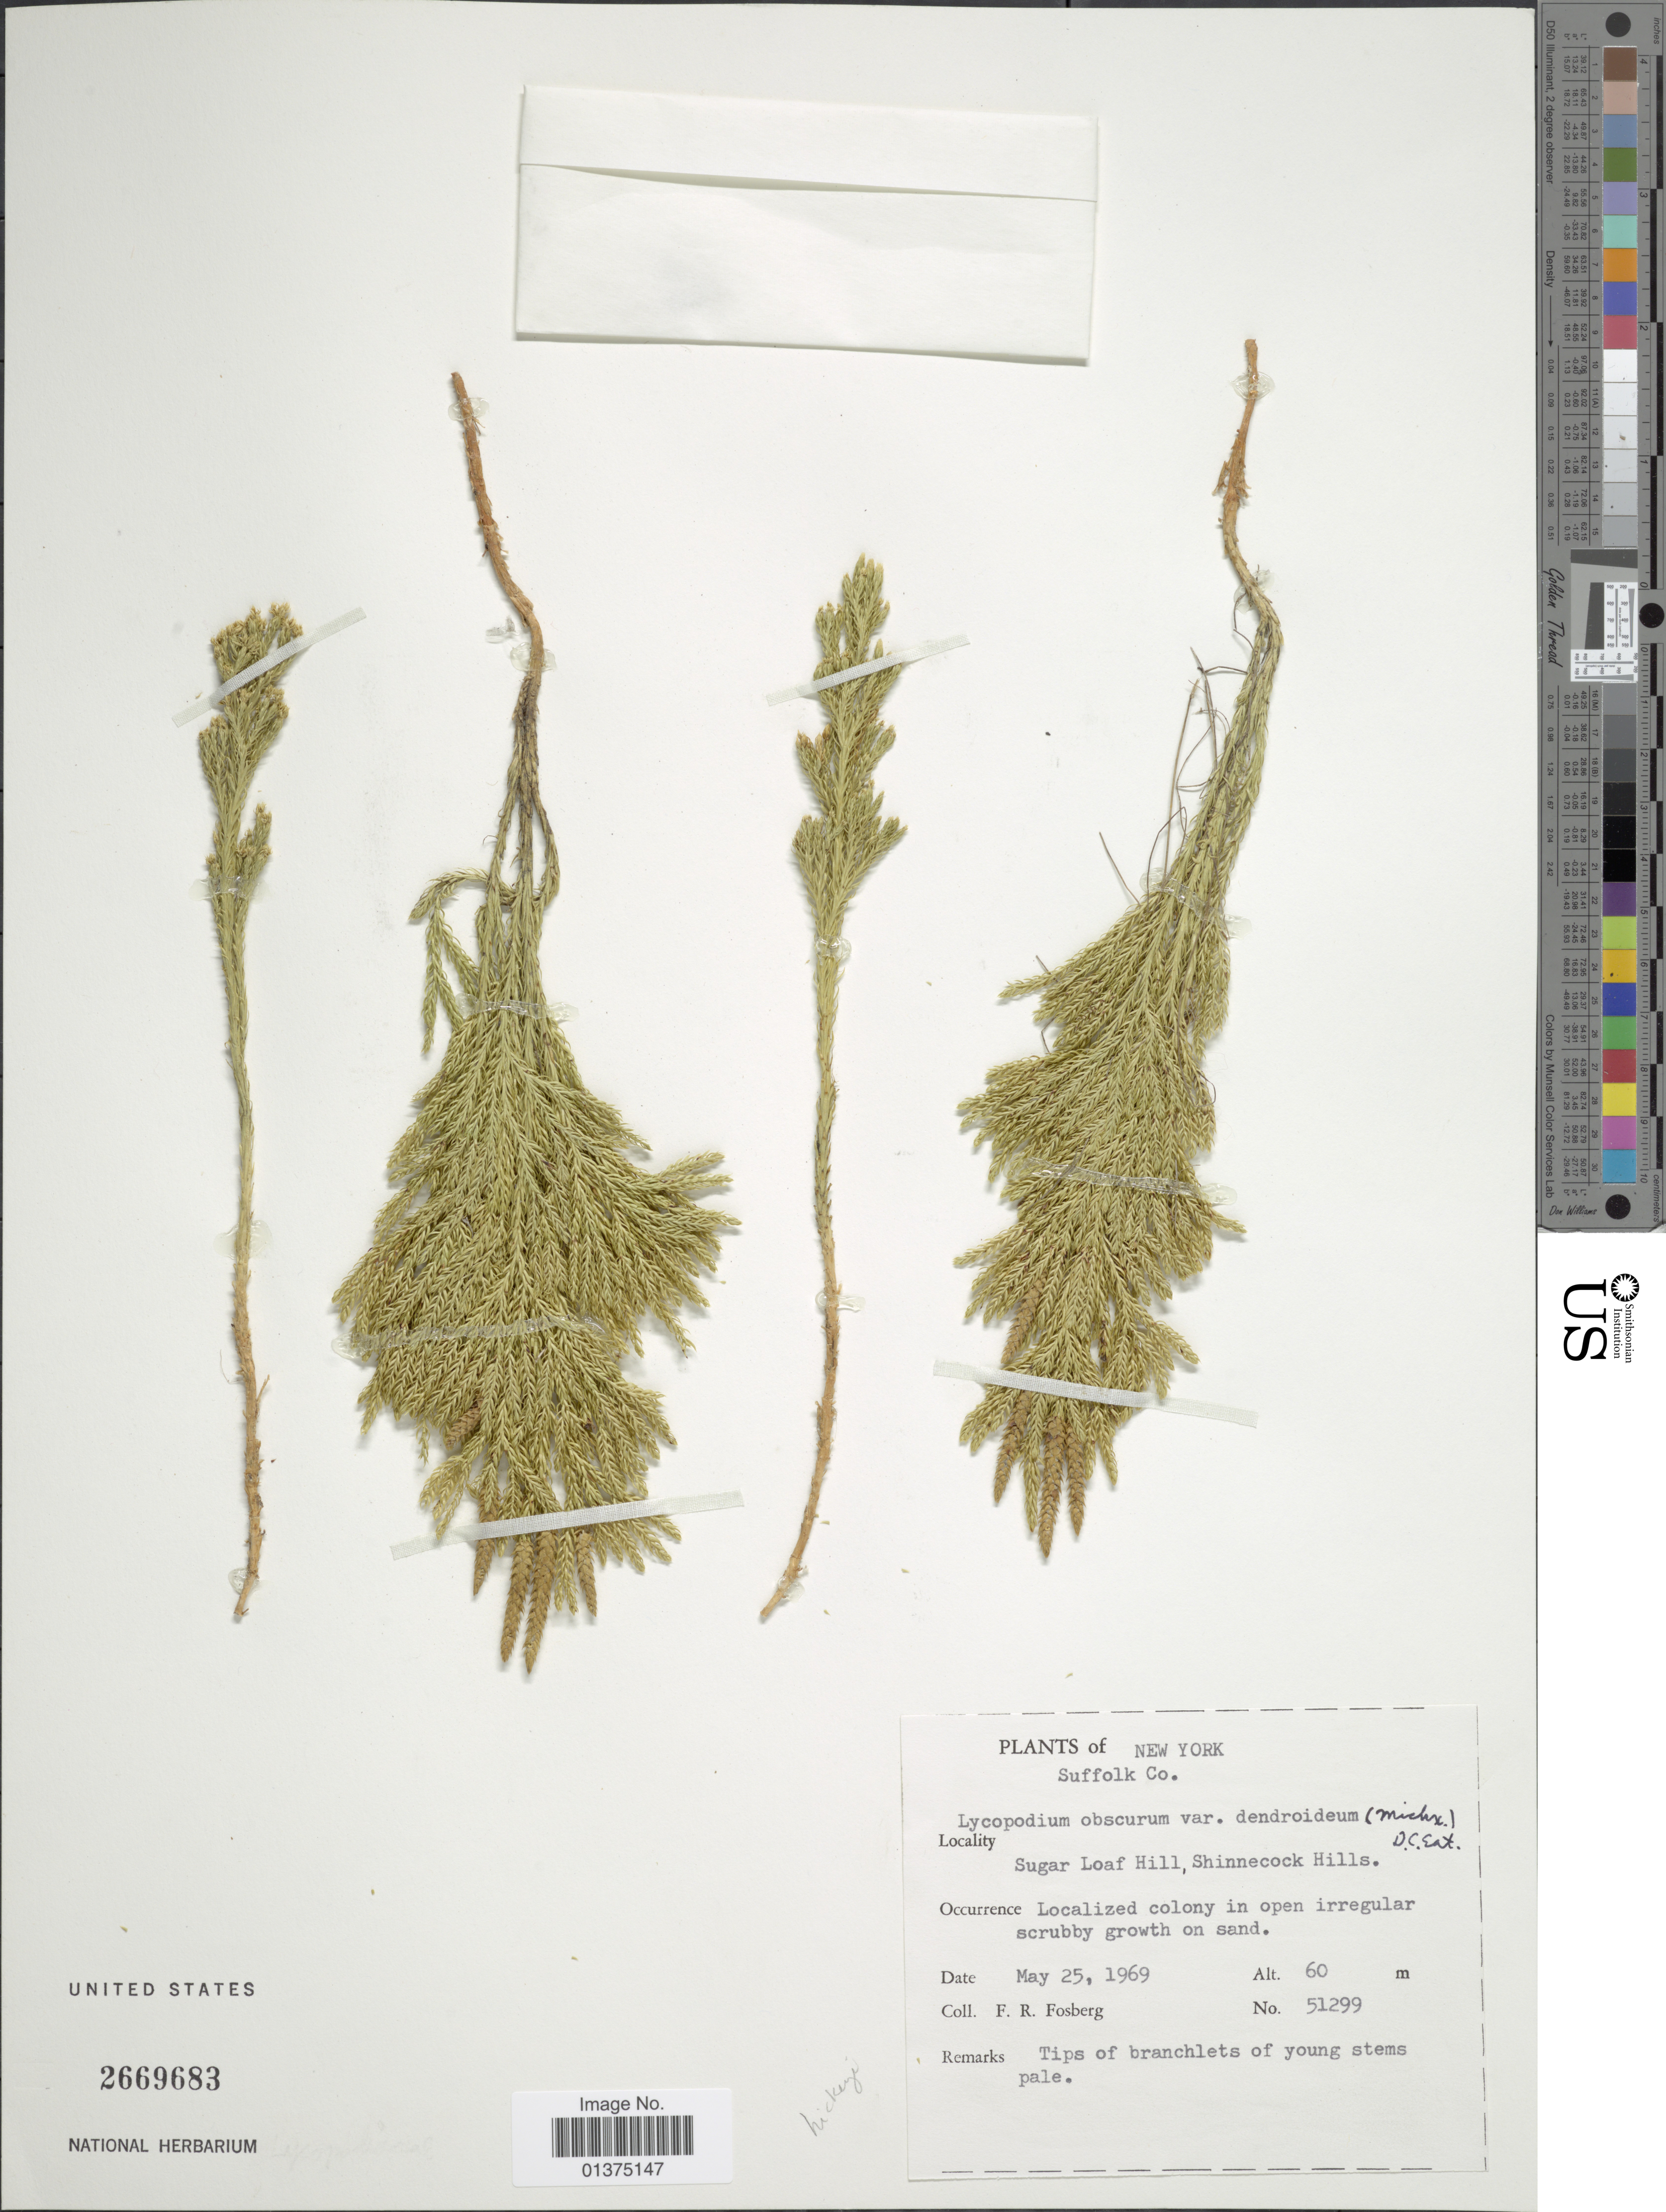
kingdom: Plantae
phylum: Tracheophyta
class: Lycopodiopsida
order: Lycopodiales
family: Lycopodiaceae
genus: Dendrolycopodium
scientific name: Dendrolycopodium dendroideum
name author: (Michx.) A. Haines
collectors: F. R. Fosberg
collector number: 51299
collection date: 1969-05-25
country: United States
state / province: New York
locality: Suffolk Co, Sugar Loaf Hill, Shinnecock Hills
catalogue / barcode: US 2669683